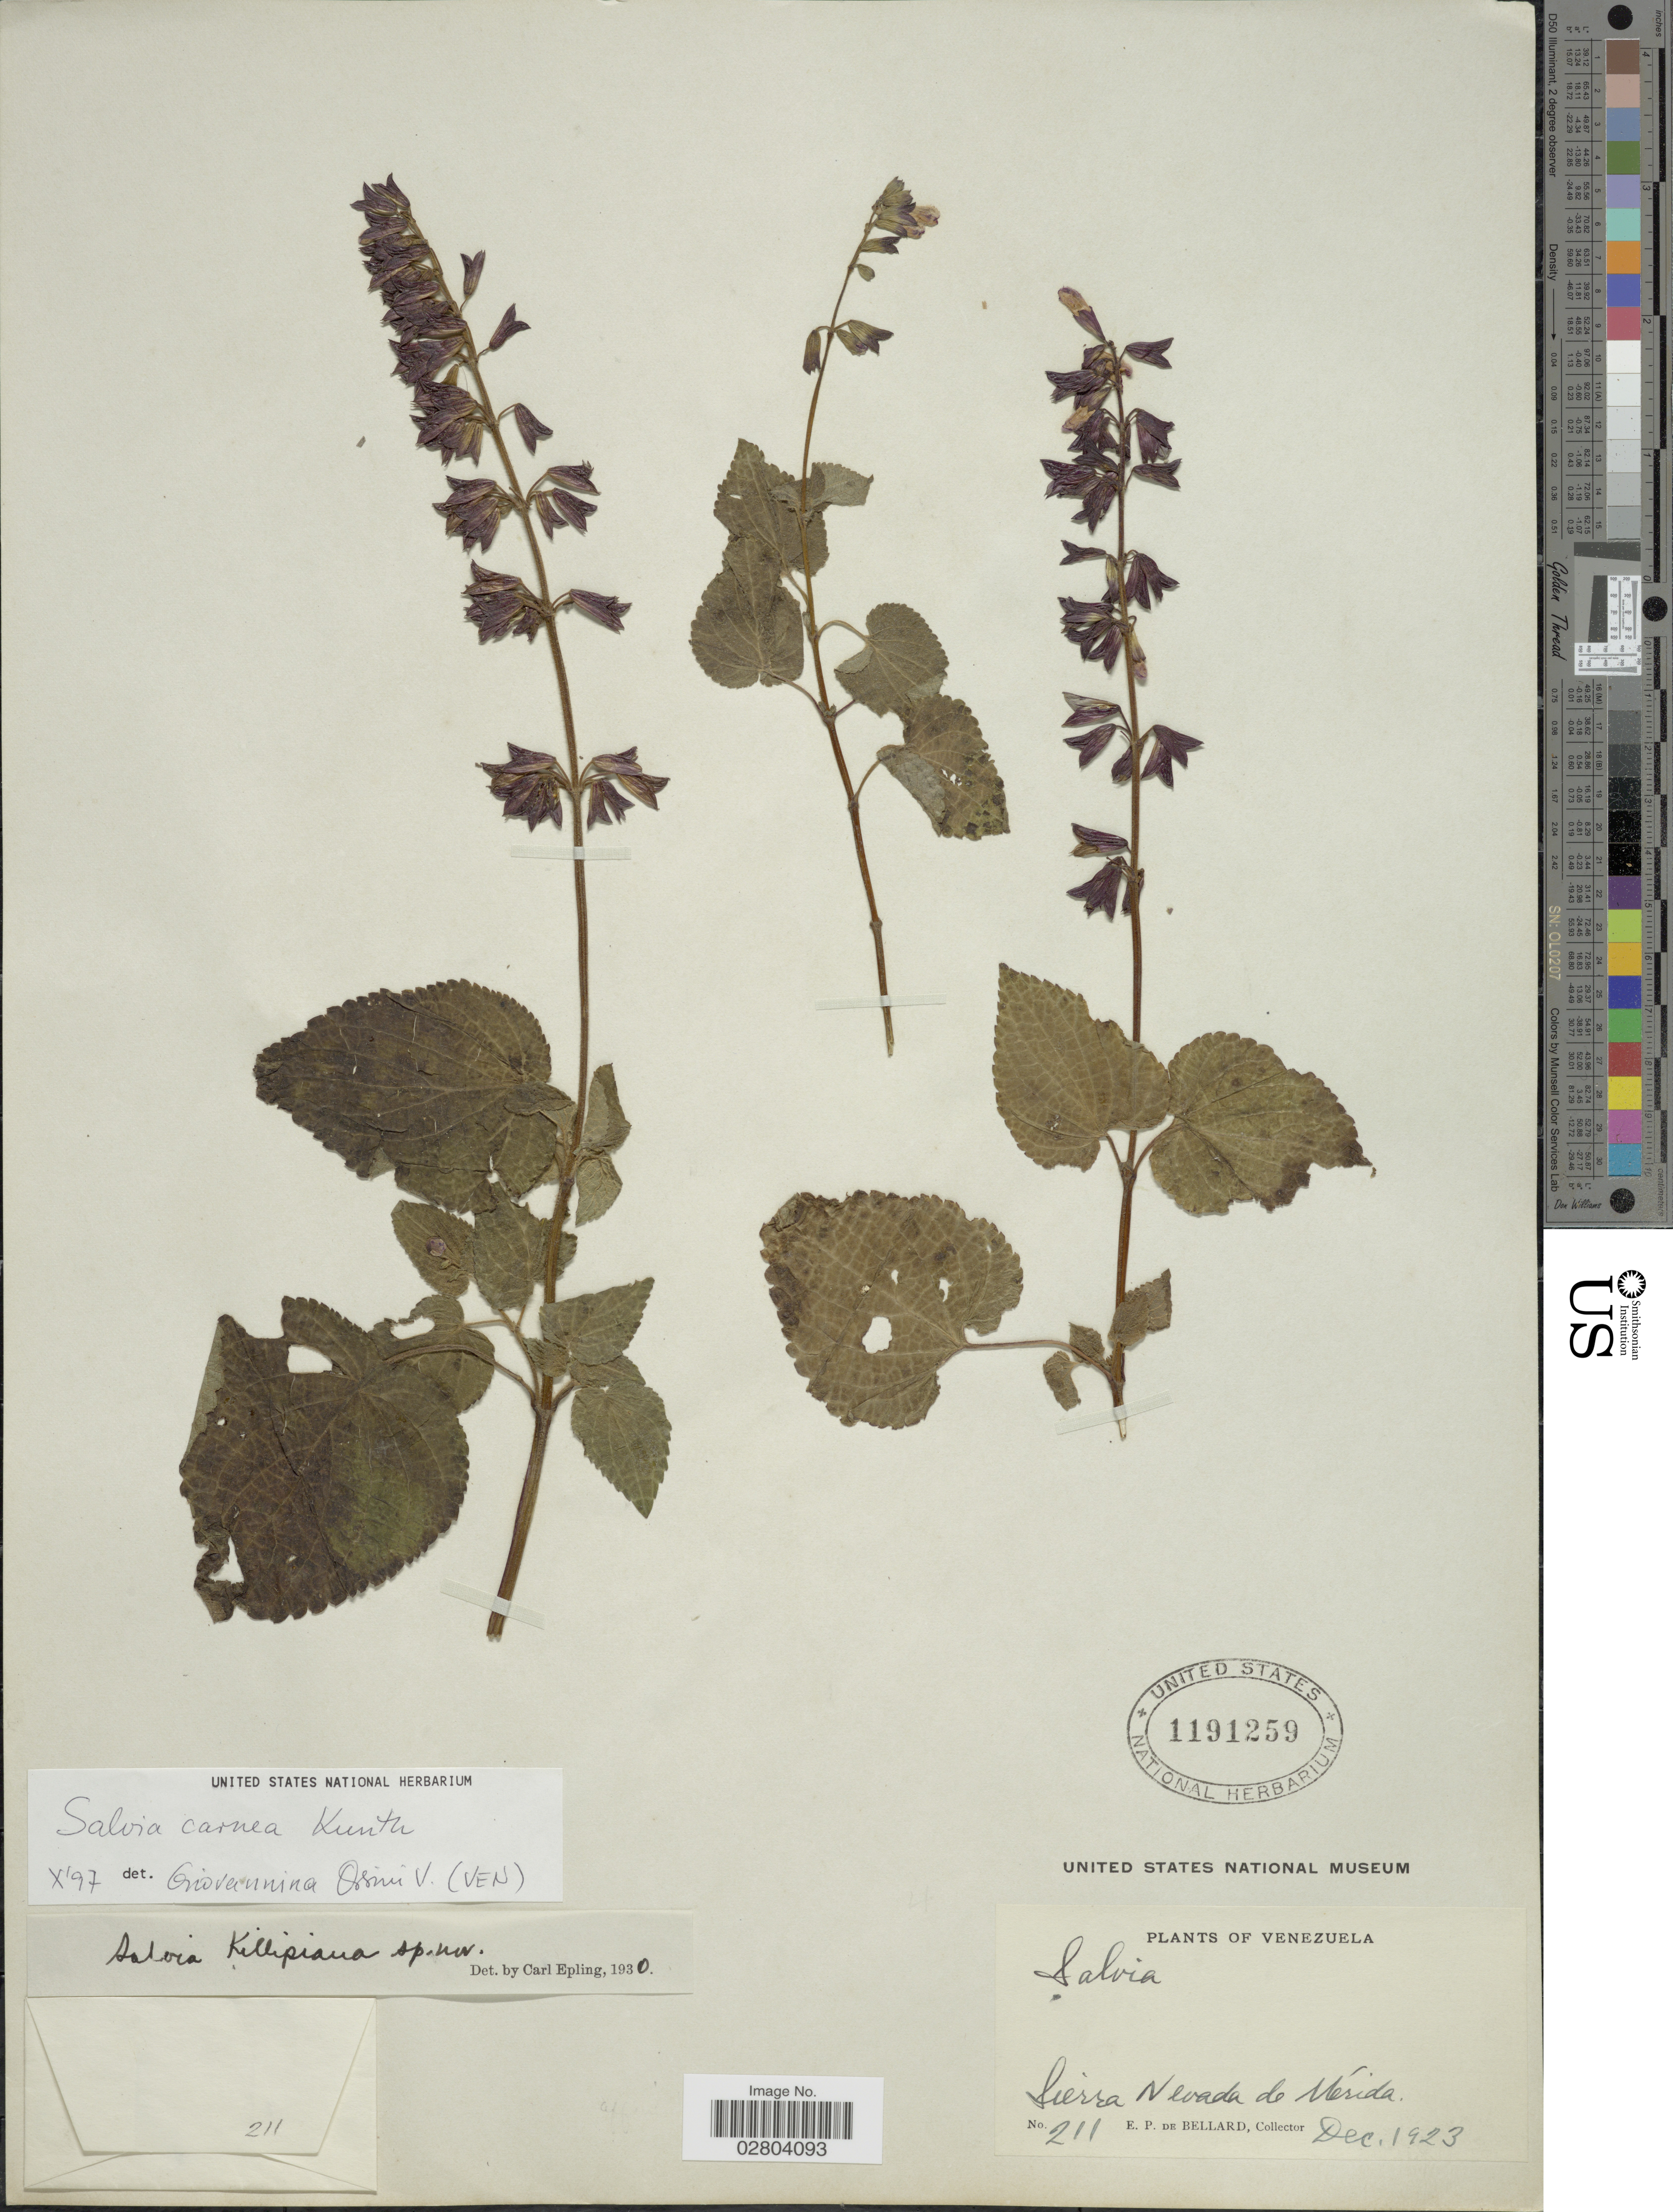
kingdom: Plantae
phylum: Tracheophyta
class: Magnoliopsida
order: Lamiales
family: Lamiaceae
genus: Salvia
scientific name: Salvia carnea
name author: Kunth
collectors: E. de Bellard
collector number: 211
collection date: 1923-12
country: Venezuela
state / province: Mérida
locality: Sierra Nevada de Mérida.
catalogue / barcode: US 1191259